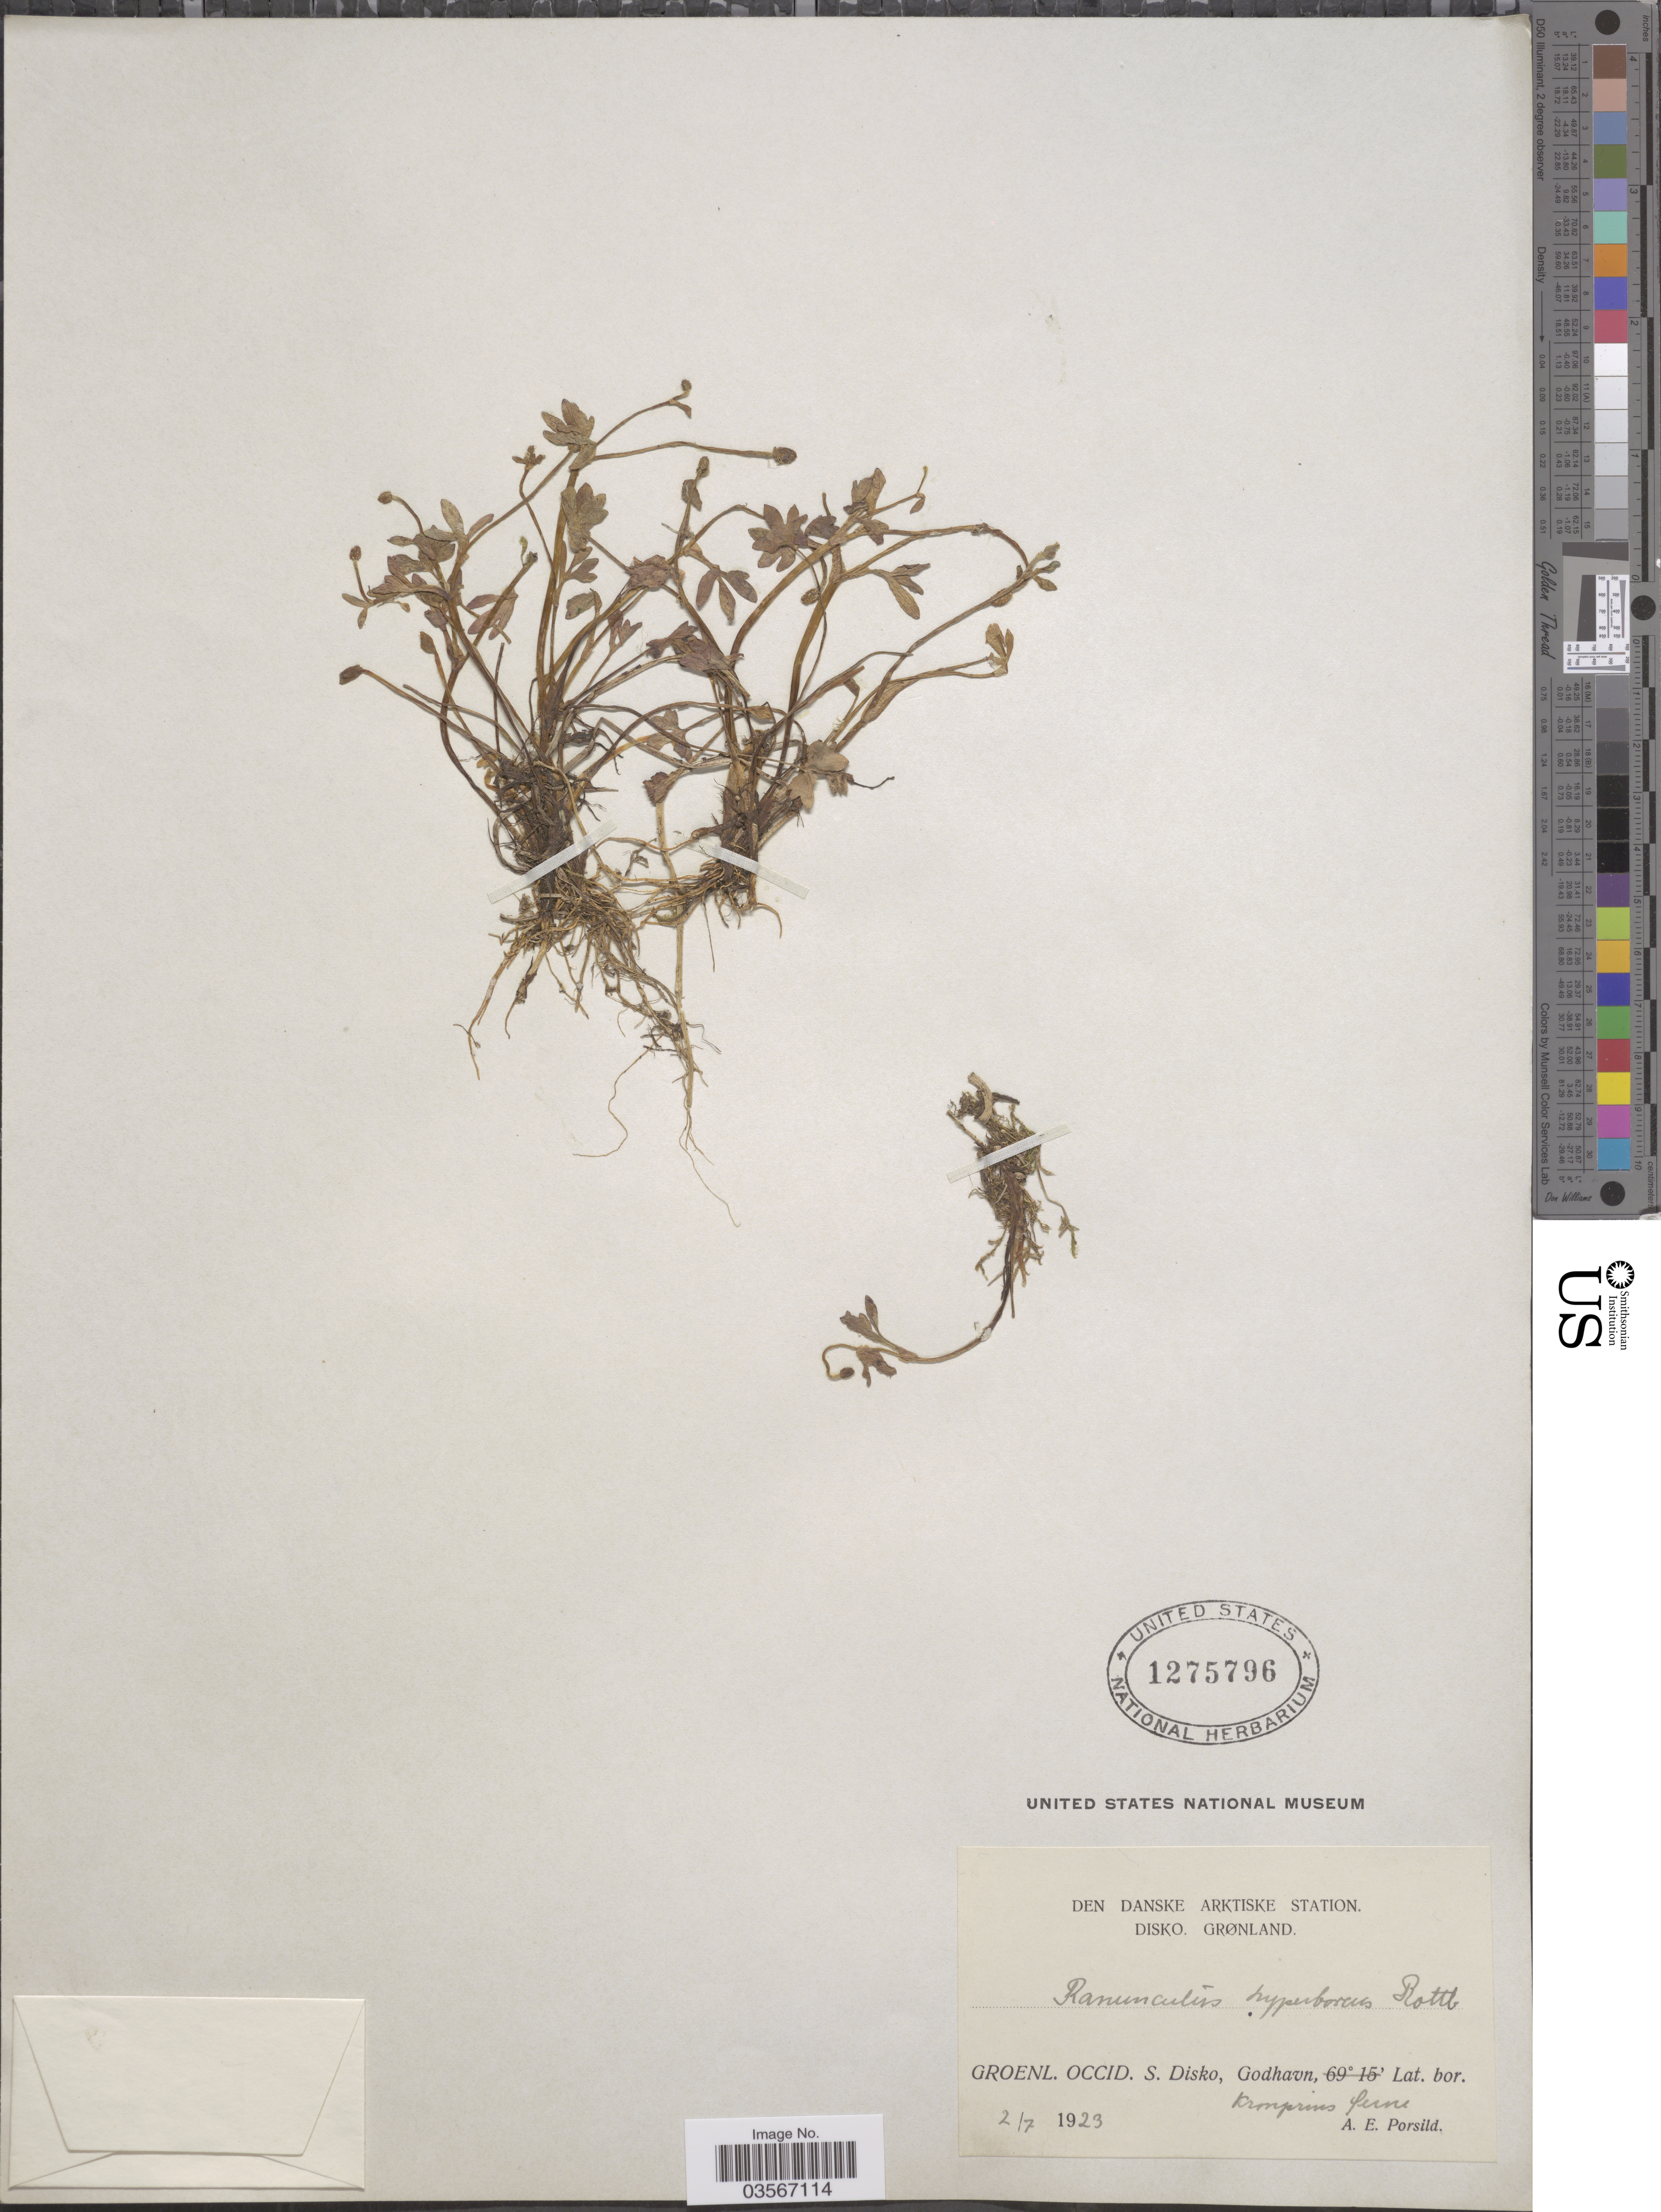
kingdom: Plantae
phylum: Tracheophyta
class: Magnoliopsida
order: Ranunculales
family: Ranunculaceae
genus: Ranunculus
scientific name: Ranunculus hyperboreus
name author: Rottb.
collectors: A. E. Porsild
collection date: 1923-07-02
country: Greenland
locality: Den Danske Arktiske Station. Disko, Grønland. Groenl. Occid. S. Disko, Godhavn. Kronprins øerne.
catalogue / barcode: US 1275796